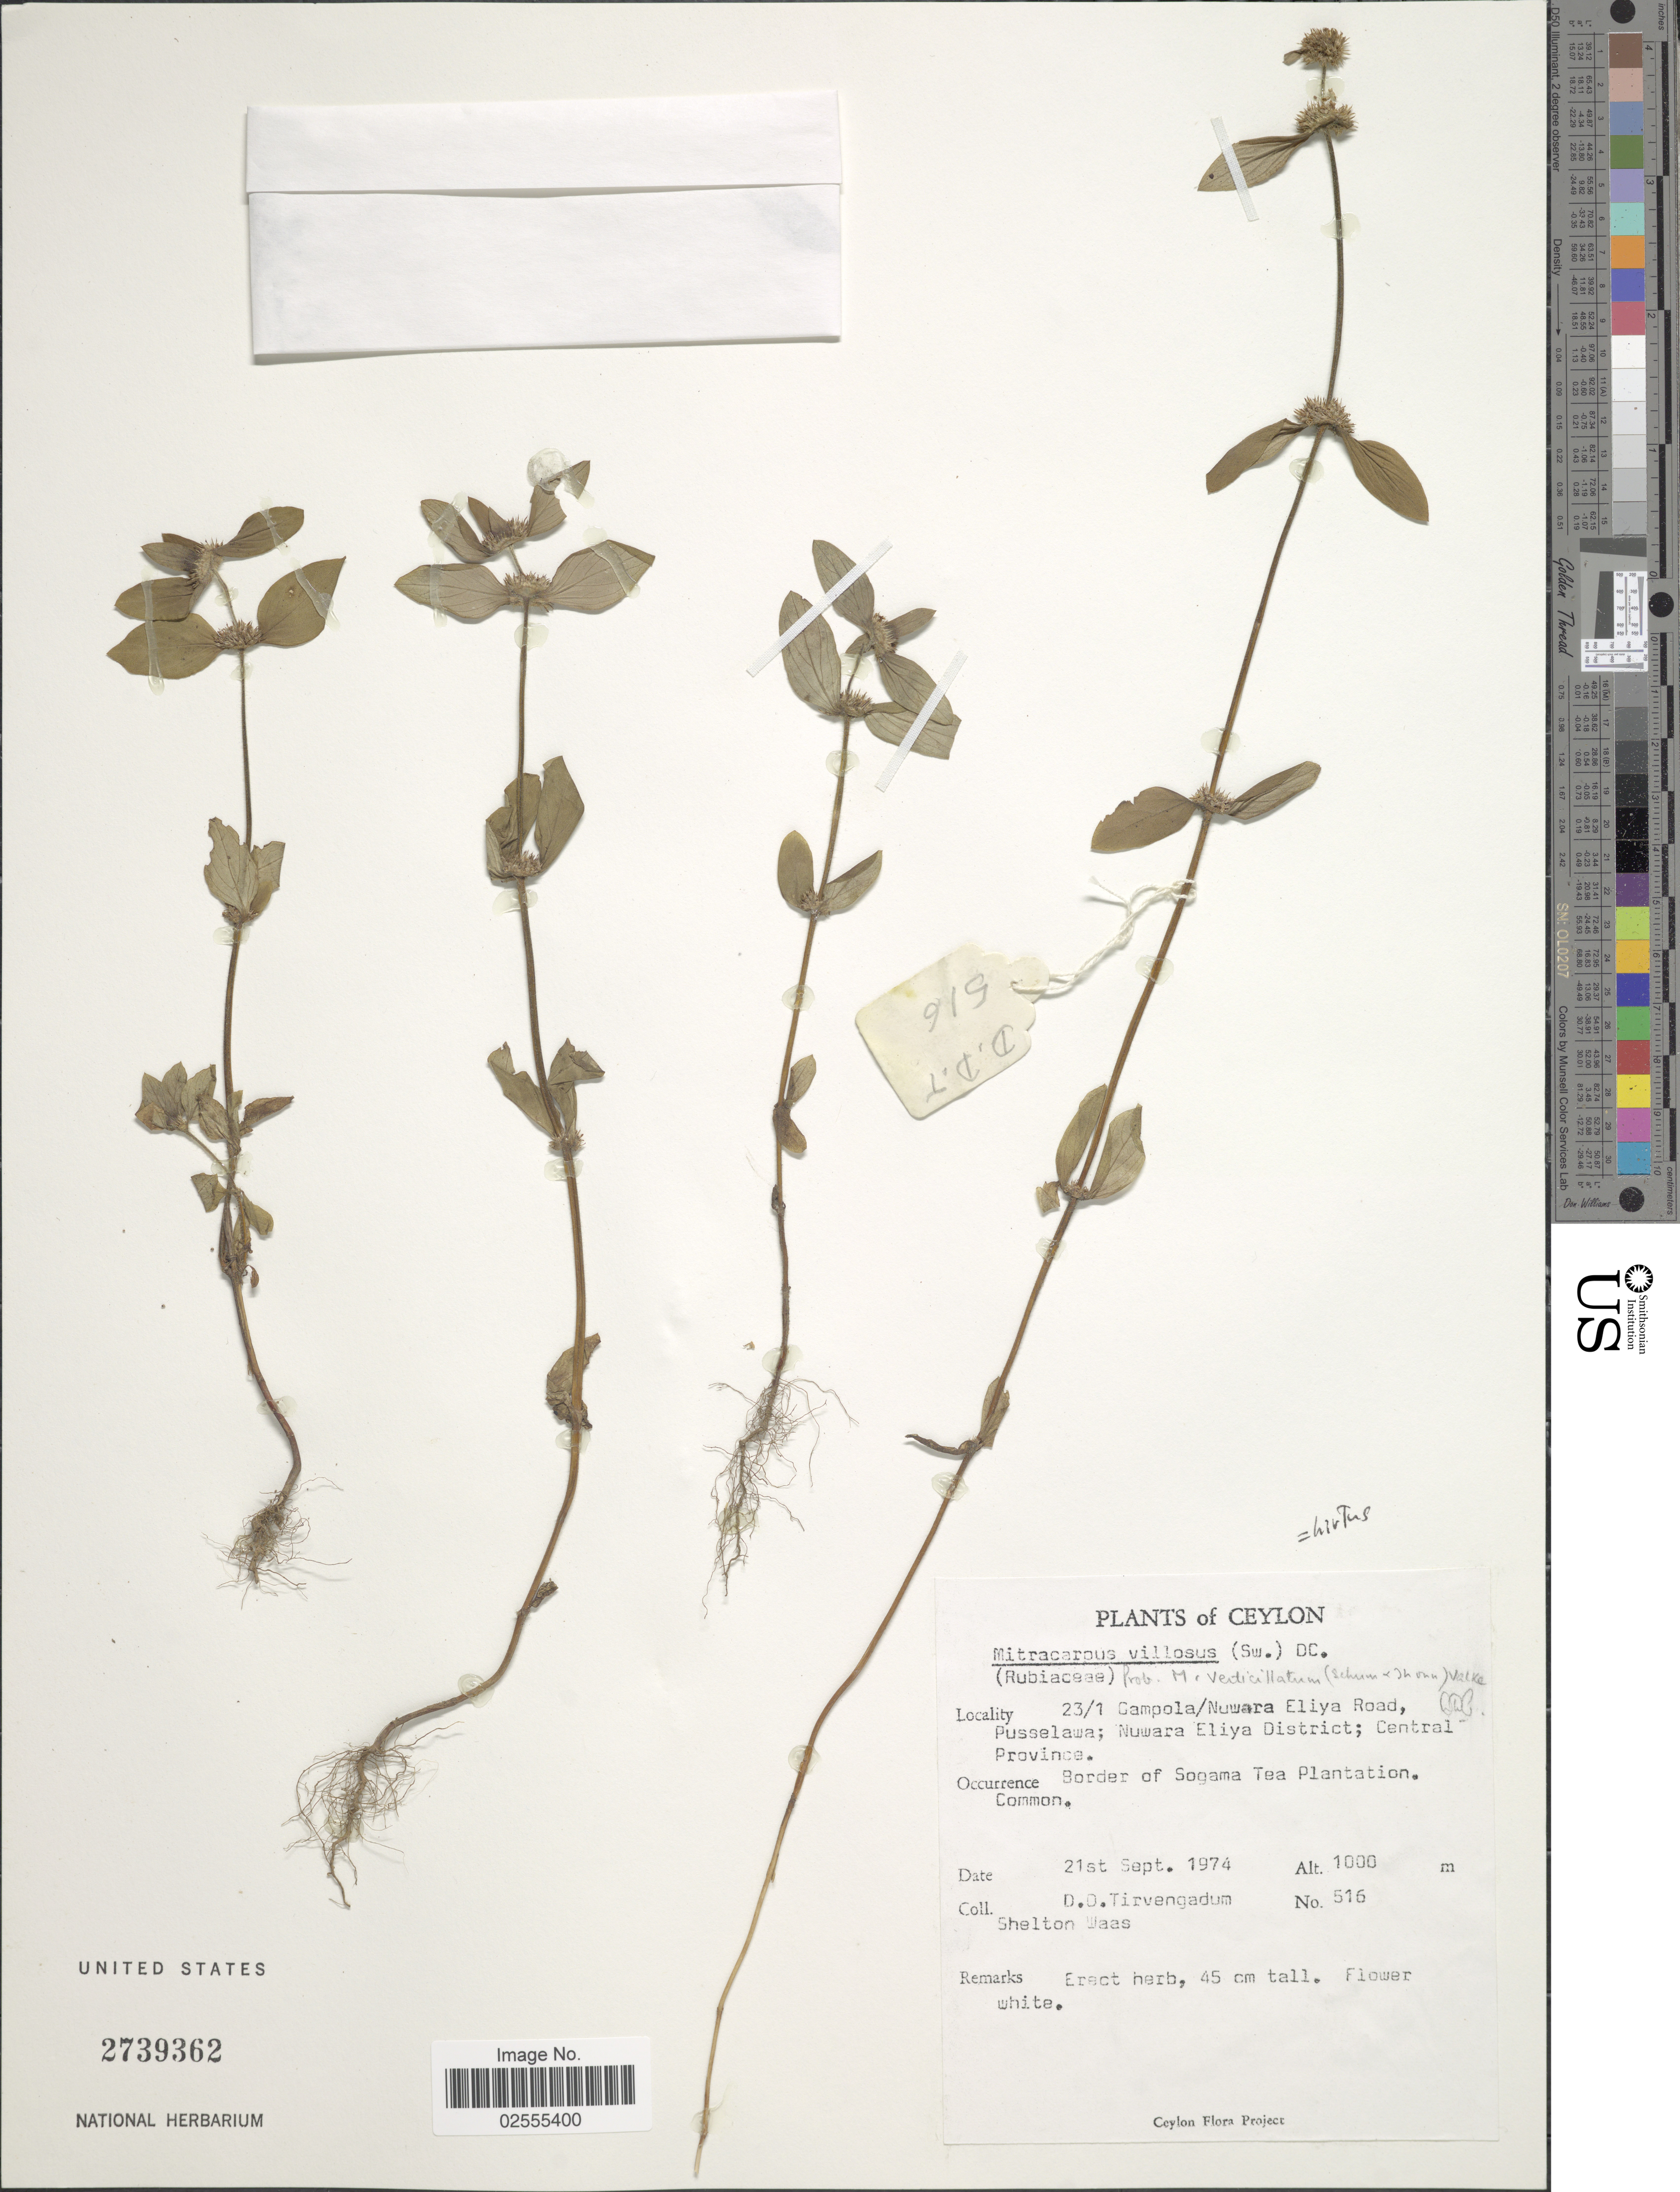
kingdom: Plantae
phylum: Tracheophyta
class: Magnoliopsida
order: Gentianales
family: Rubiaceae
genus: Mitracarpus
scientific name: Mitracarpus hirtus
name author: (L.) DC.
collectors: D. Tirvengadum & S. Waas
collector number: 516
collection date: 1974-09-21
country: Sri Lanka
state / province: Central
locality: Ceylon. 23/1 Gampola/Nuwara Eliya Road, Pusselawa; Nuwara Eliya District. Border of Sogama Tea Plantation.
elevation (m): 1000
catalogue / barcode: US 2739362